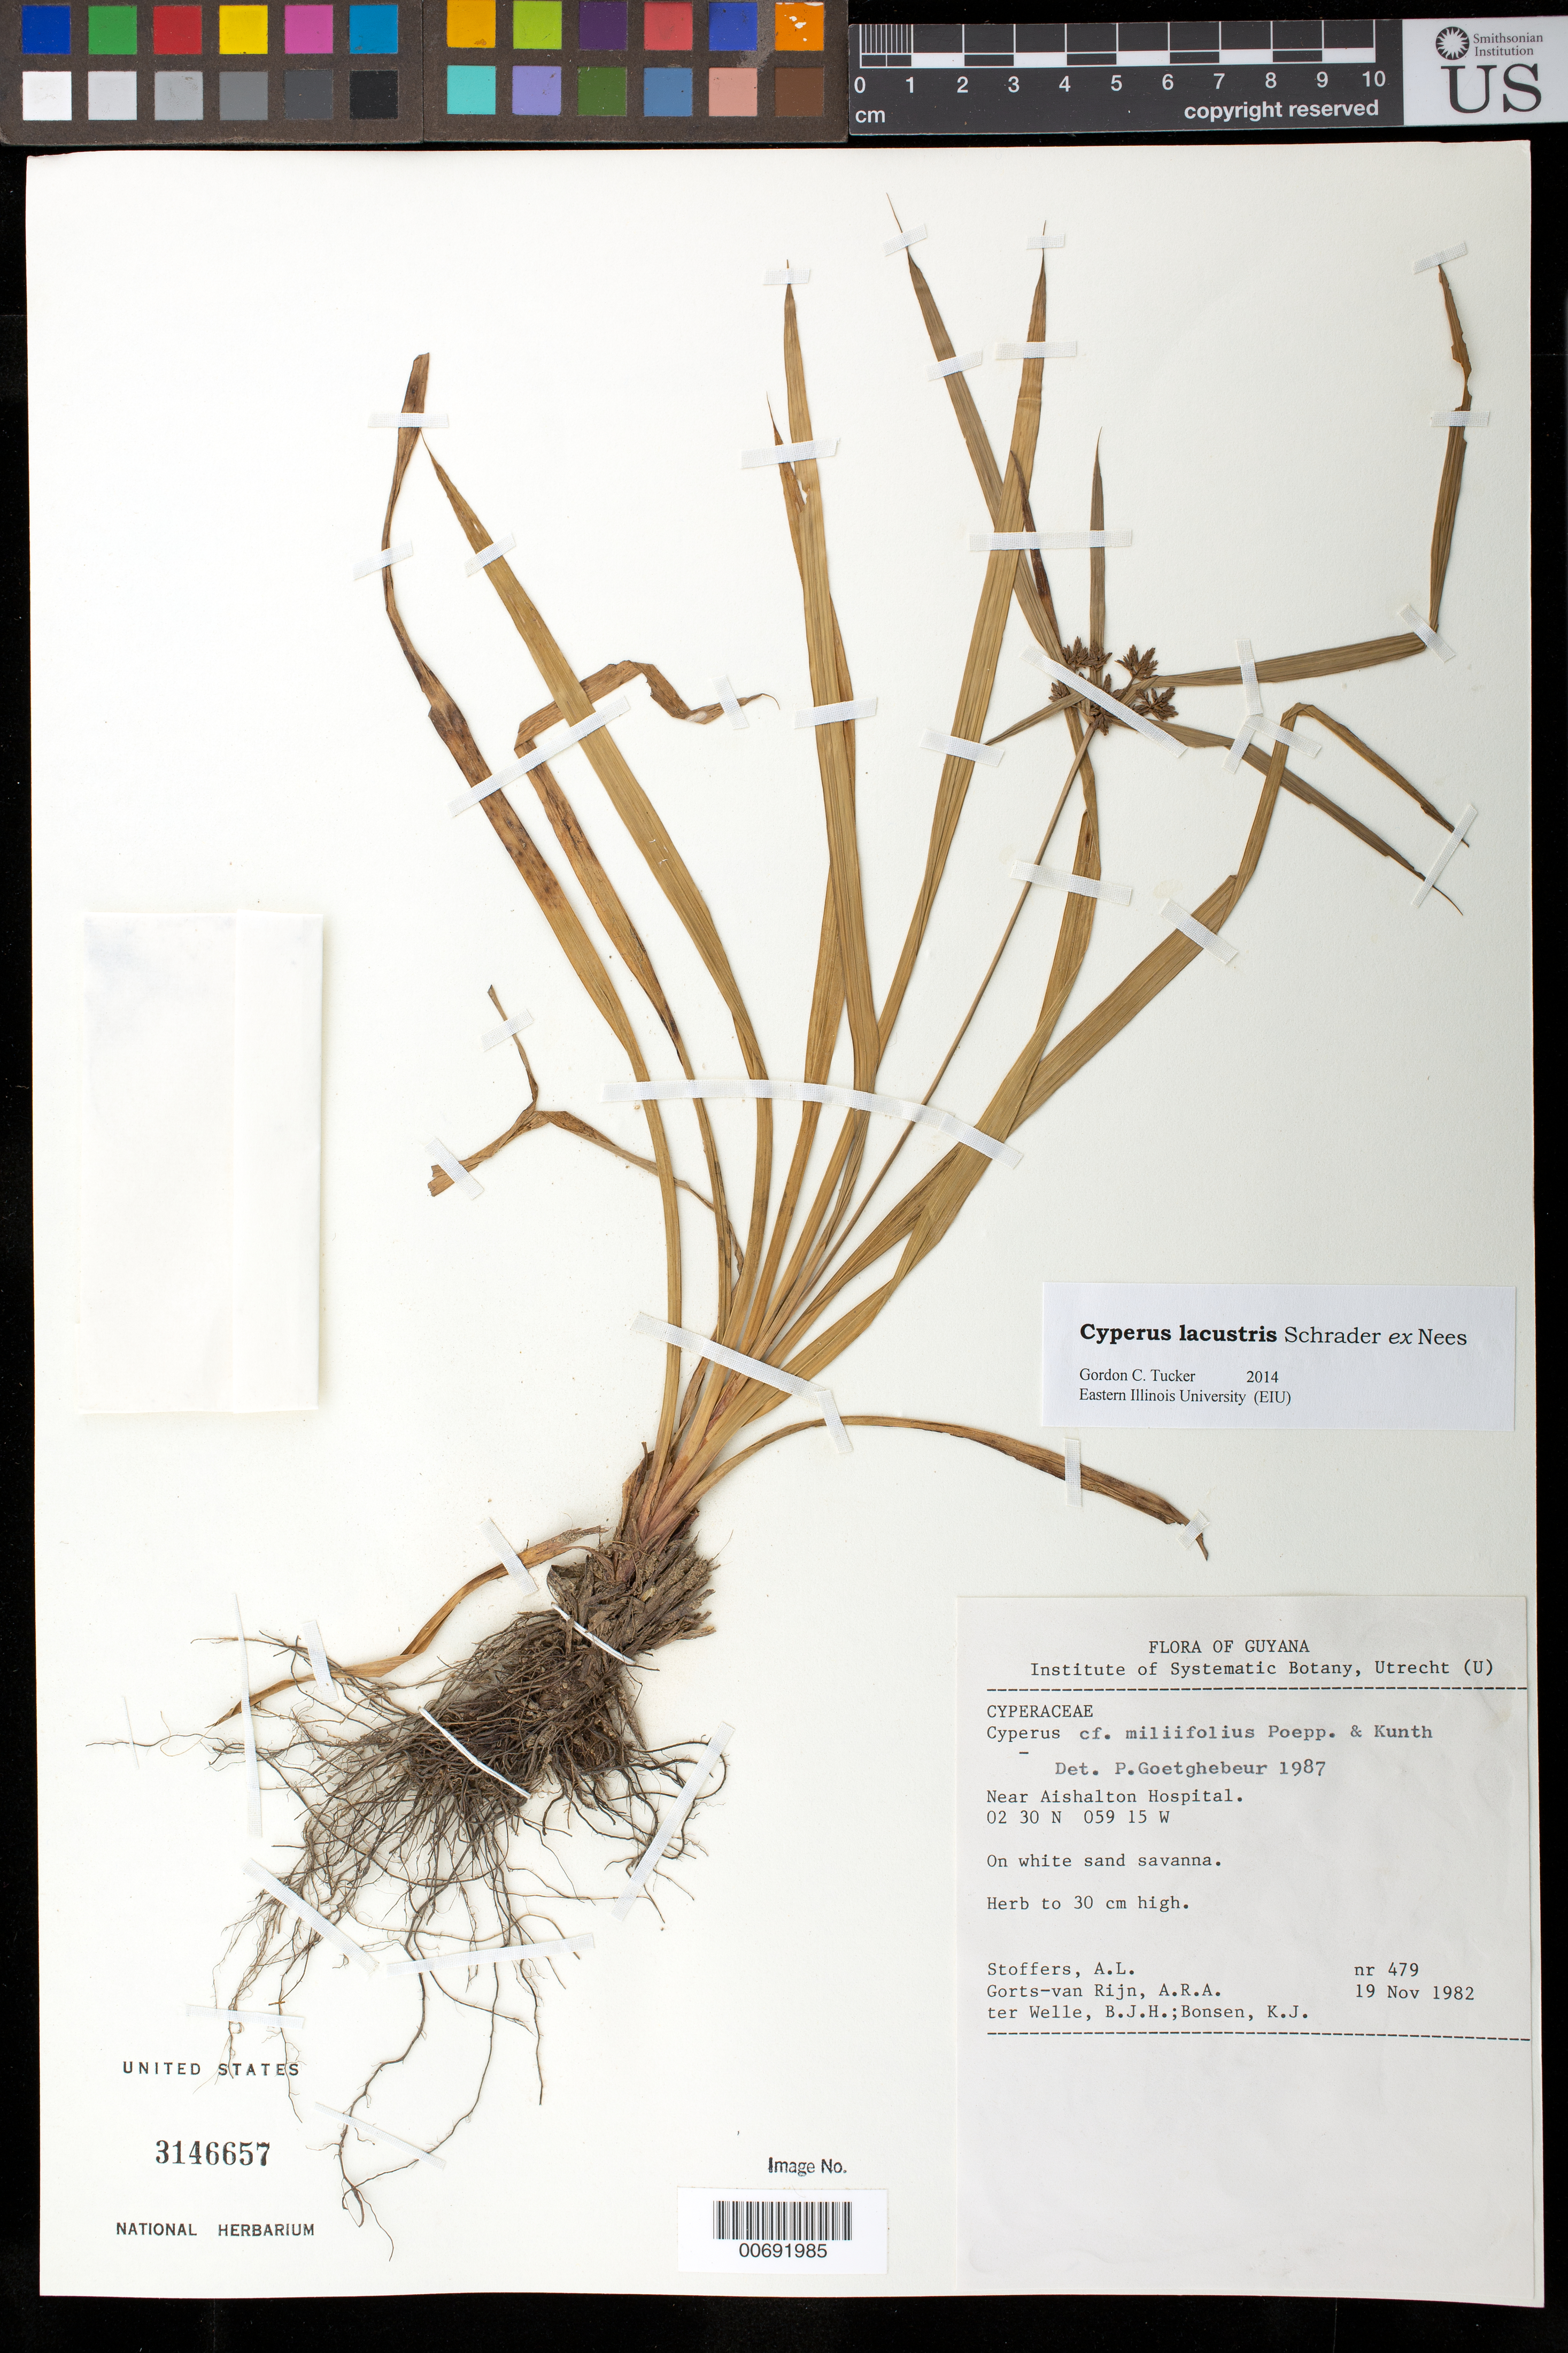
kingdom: Plantae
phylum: Tracheophyta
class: Liliopsida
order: Poales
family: Cyperaceae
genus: Cyperus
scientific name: Cyperus lacustris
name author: Schrad. ex Nees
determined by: Tucker, G. C.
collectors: A. Stoffers, A. .R. A. Görts-van Rijn, B. Welle & K. Bonsen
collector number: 479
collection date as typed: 19-Nov-82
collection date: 1982-11-19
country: Guyana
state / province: U. Takutu-U. Essequibo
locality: Aishalton Hospital, vic.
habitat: White sand savanna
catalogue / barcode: US 3146657